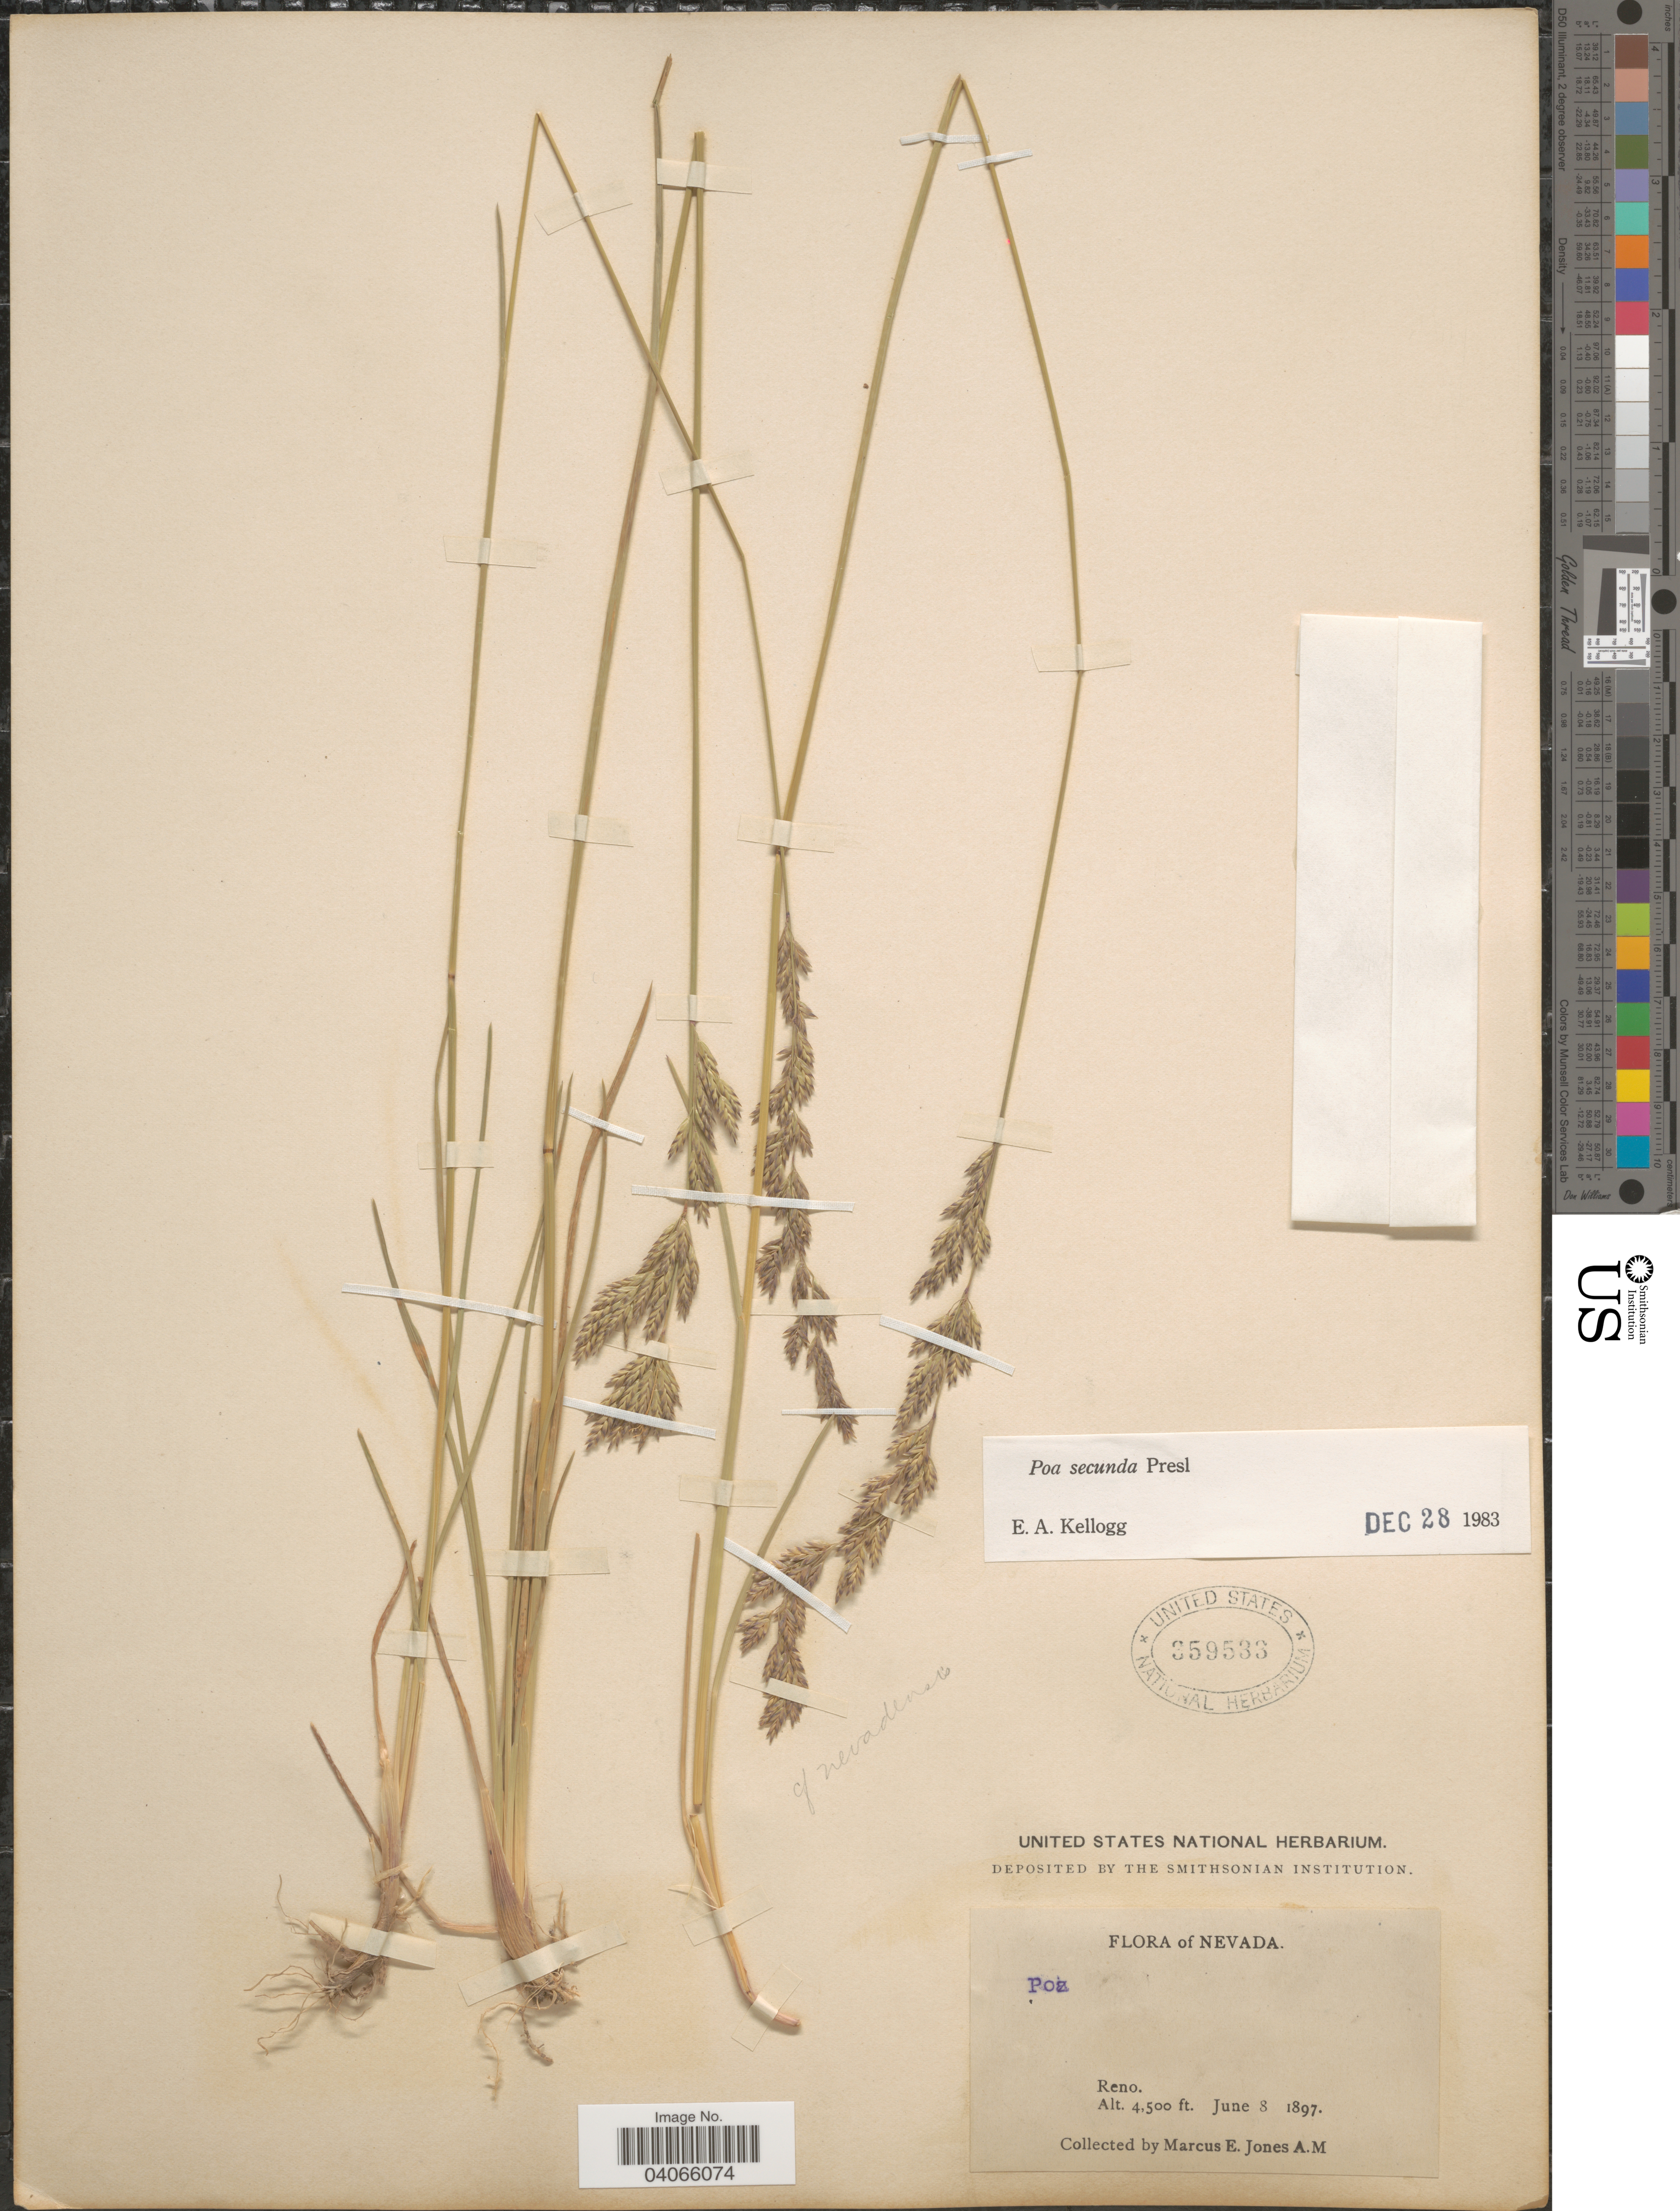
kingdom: Plantae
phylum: Tracheophyta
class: Liliopsida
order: Poales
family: Poaceae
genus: Poa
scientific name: Poa secunda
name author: J. Presl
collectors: M. E. Jones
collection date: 1897-06-08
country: United States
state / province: Nevada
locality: Reno.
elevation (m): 1372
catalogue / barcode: US 359533